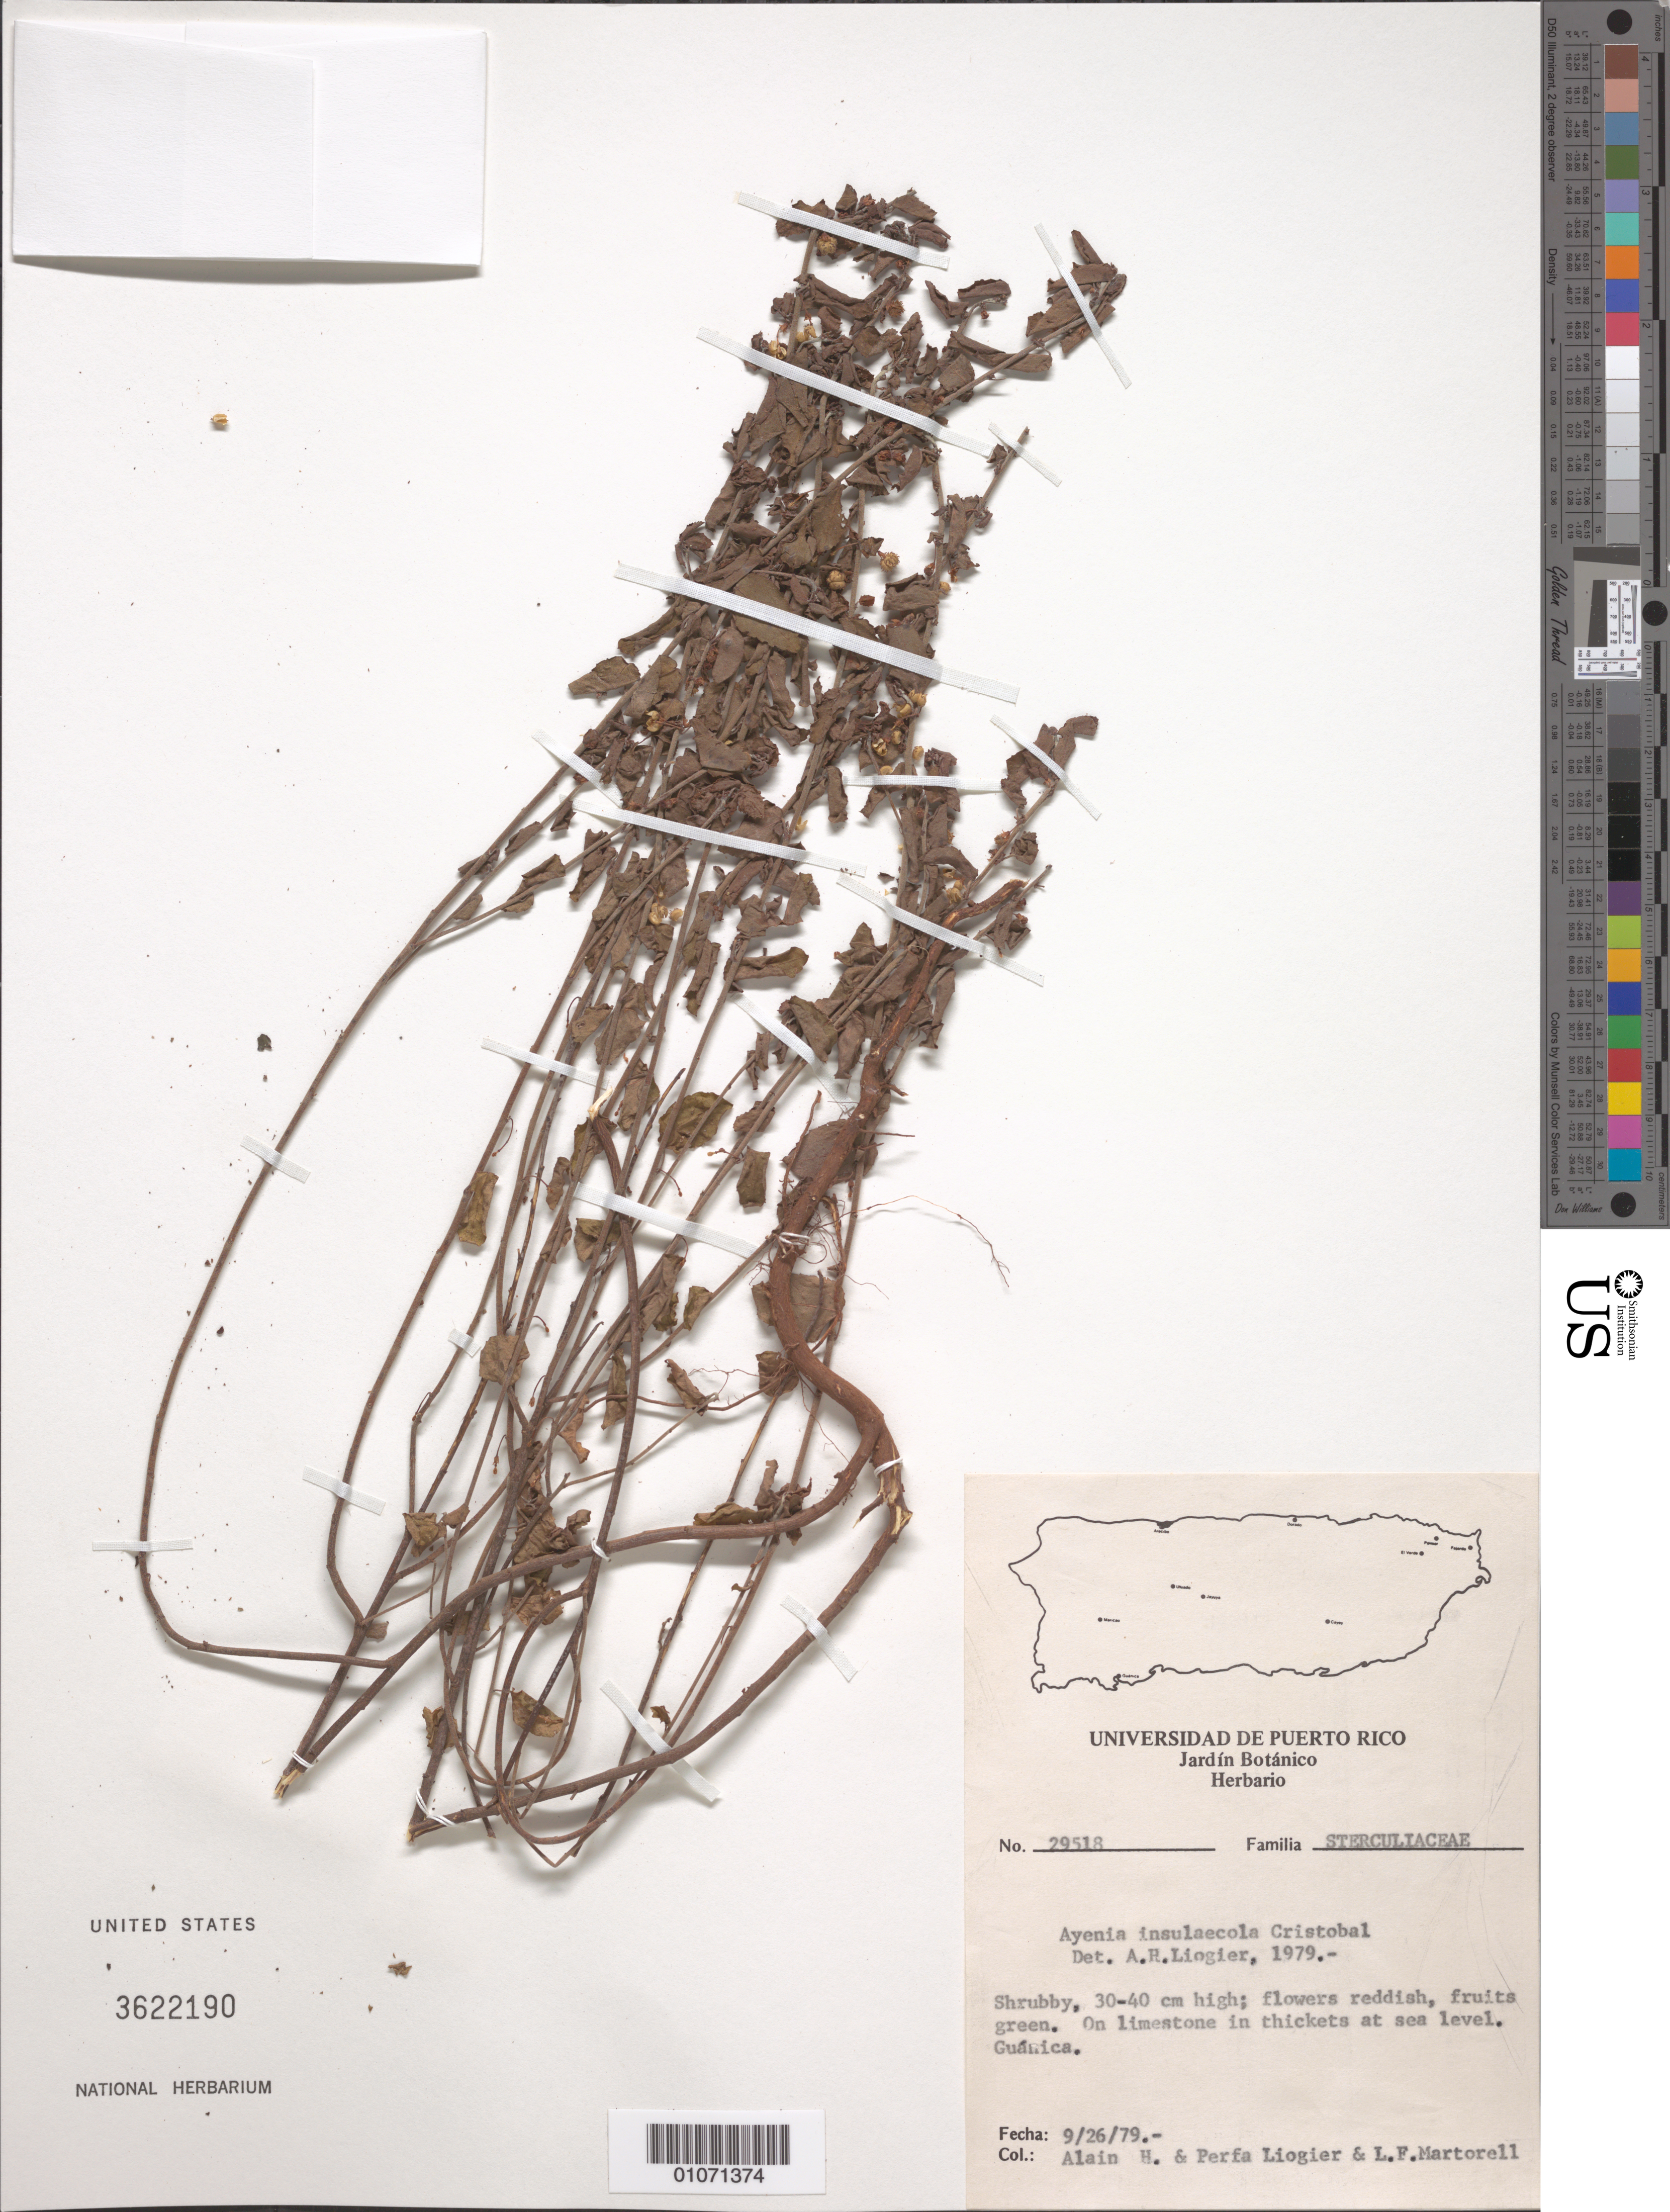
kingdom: Plantae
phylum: Tracheophyta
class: Magnoliopsida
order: Malvales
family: Malvaceae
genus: Ayenia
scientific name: Ayenia insulicola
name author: Cristóbal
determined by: Liogier, Alain H.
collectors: A. H. Liogier, M. P. Liogier & L. Martorell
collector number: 29518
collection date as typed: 26 Sep 1979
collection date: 1979-09-26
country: Puerto Rico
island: Puerto Rico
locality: Guánica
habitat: On limestone in thickets at sea level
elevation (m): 0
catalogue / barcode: US 3622190